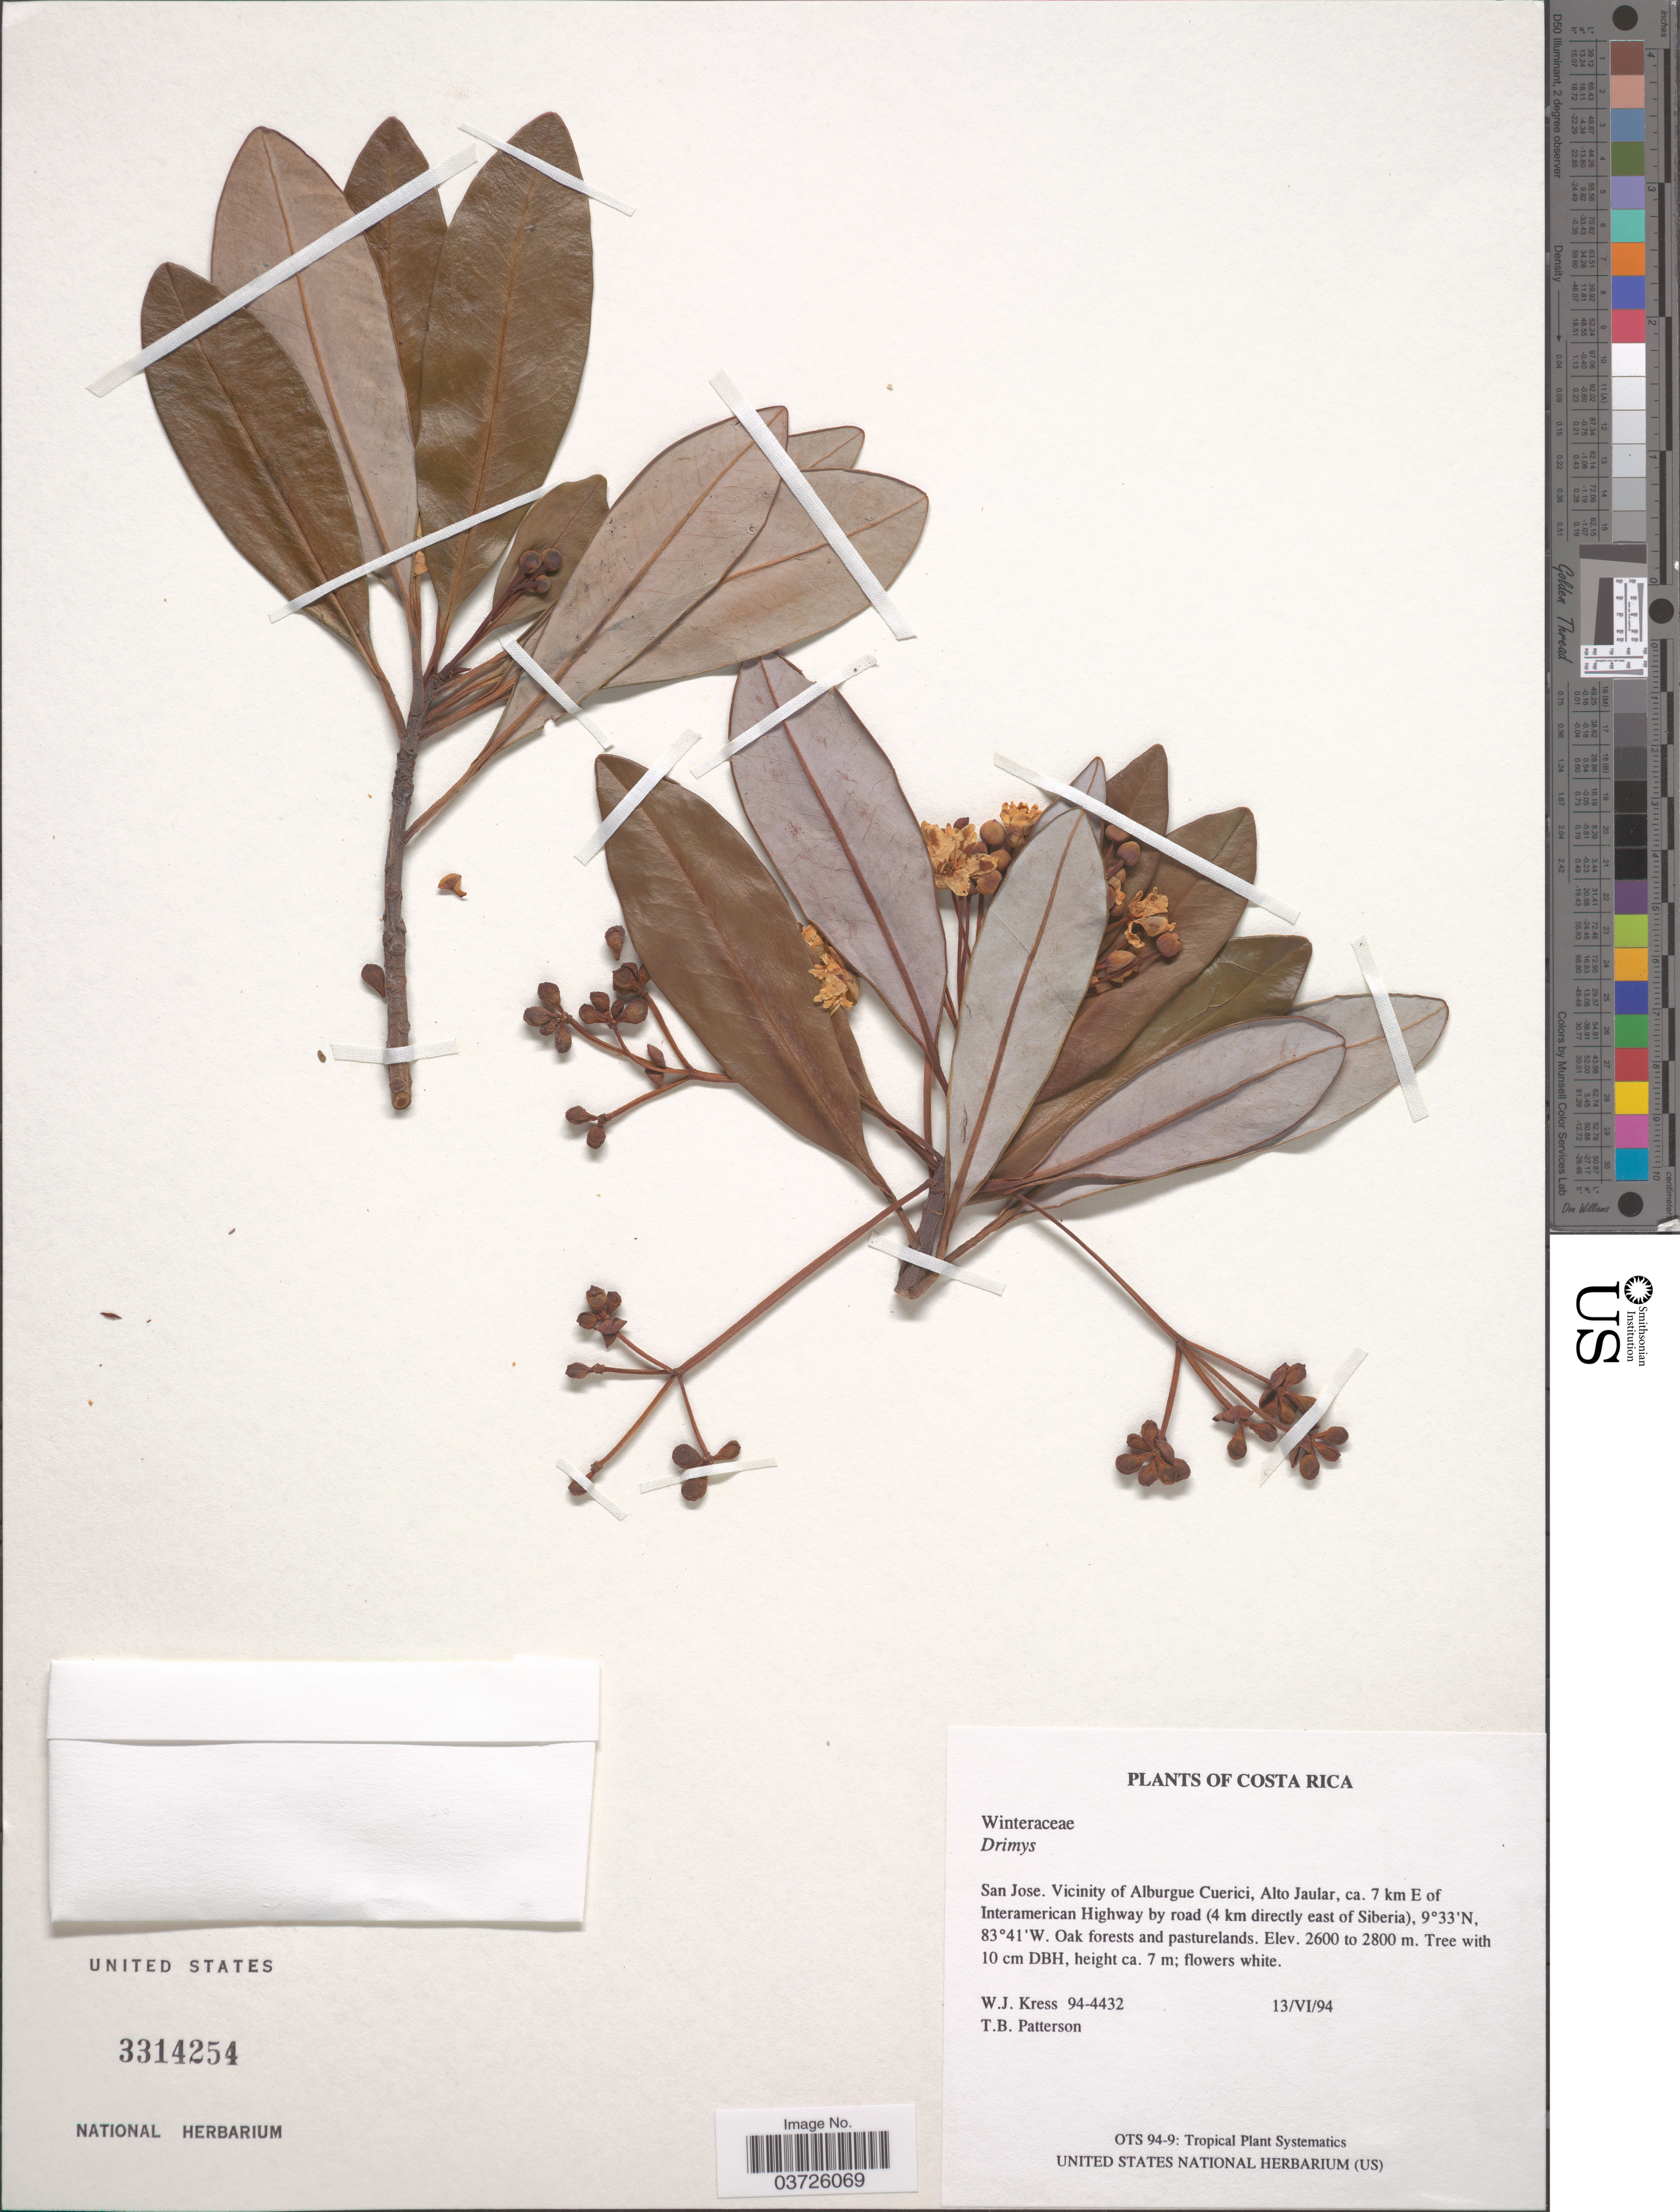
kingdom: Plantae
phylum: Tracheophyta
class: Magnoliopsida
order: Canellales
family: Winteraceae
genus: Drimys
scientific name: Drimys sp.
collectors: W. J. Kress & T. B. Patterson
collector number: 94-4432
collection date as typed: Transcribed d/m/y: 13/6/94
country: Costa Rica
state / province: San José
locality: Vicinity of Alburgue Cuerici, Alto Jaular, ca. 7 km E of Interamerican Highway by road (4 km directly east of Siberia).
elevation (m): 2600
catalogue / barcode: US 3314254